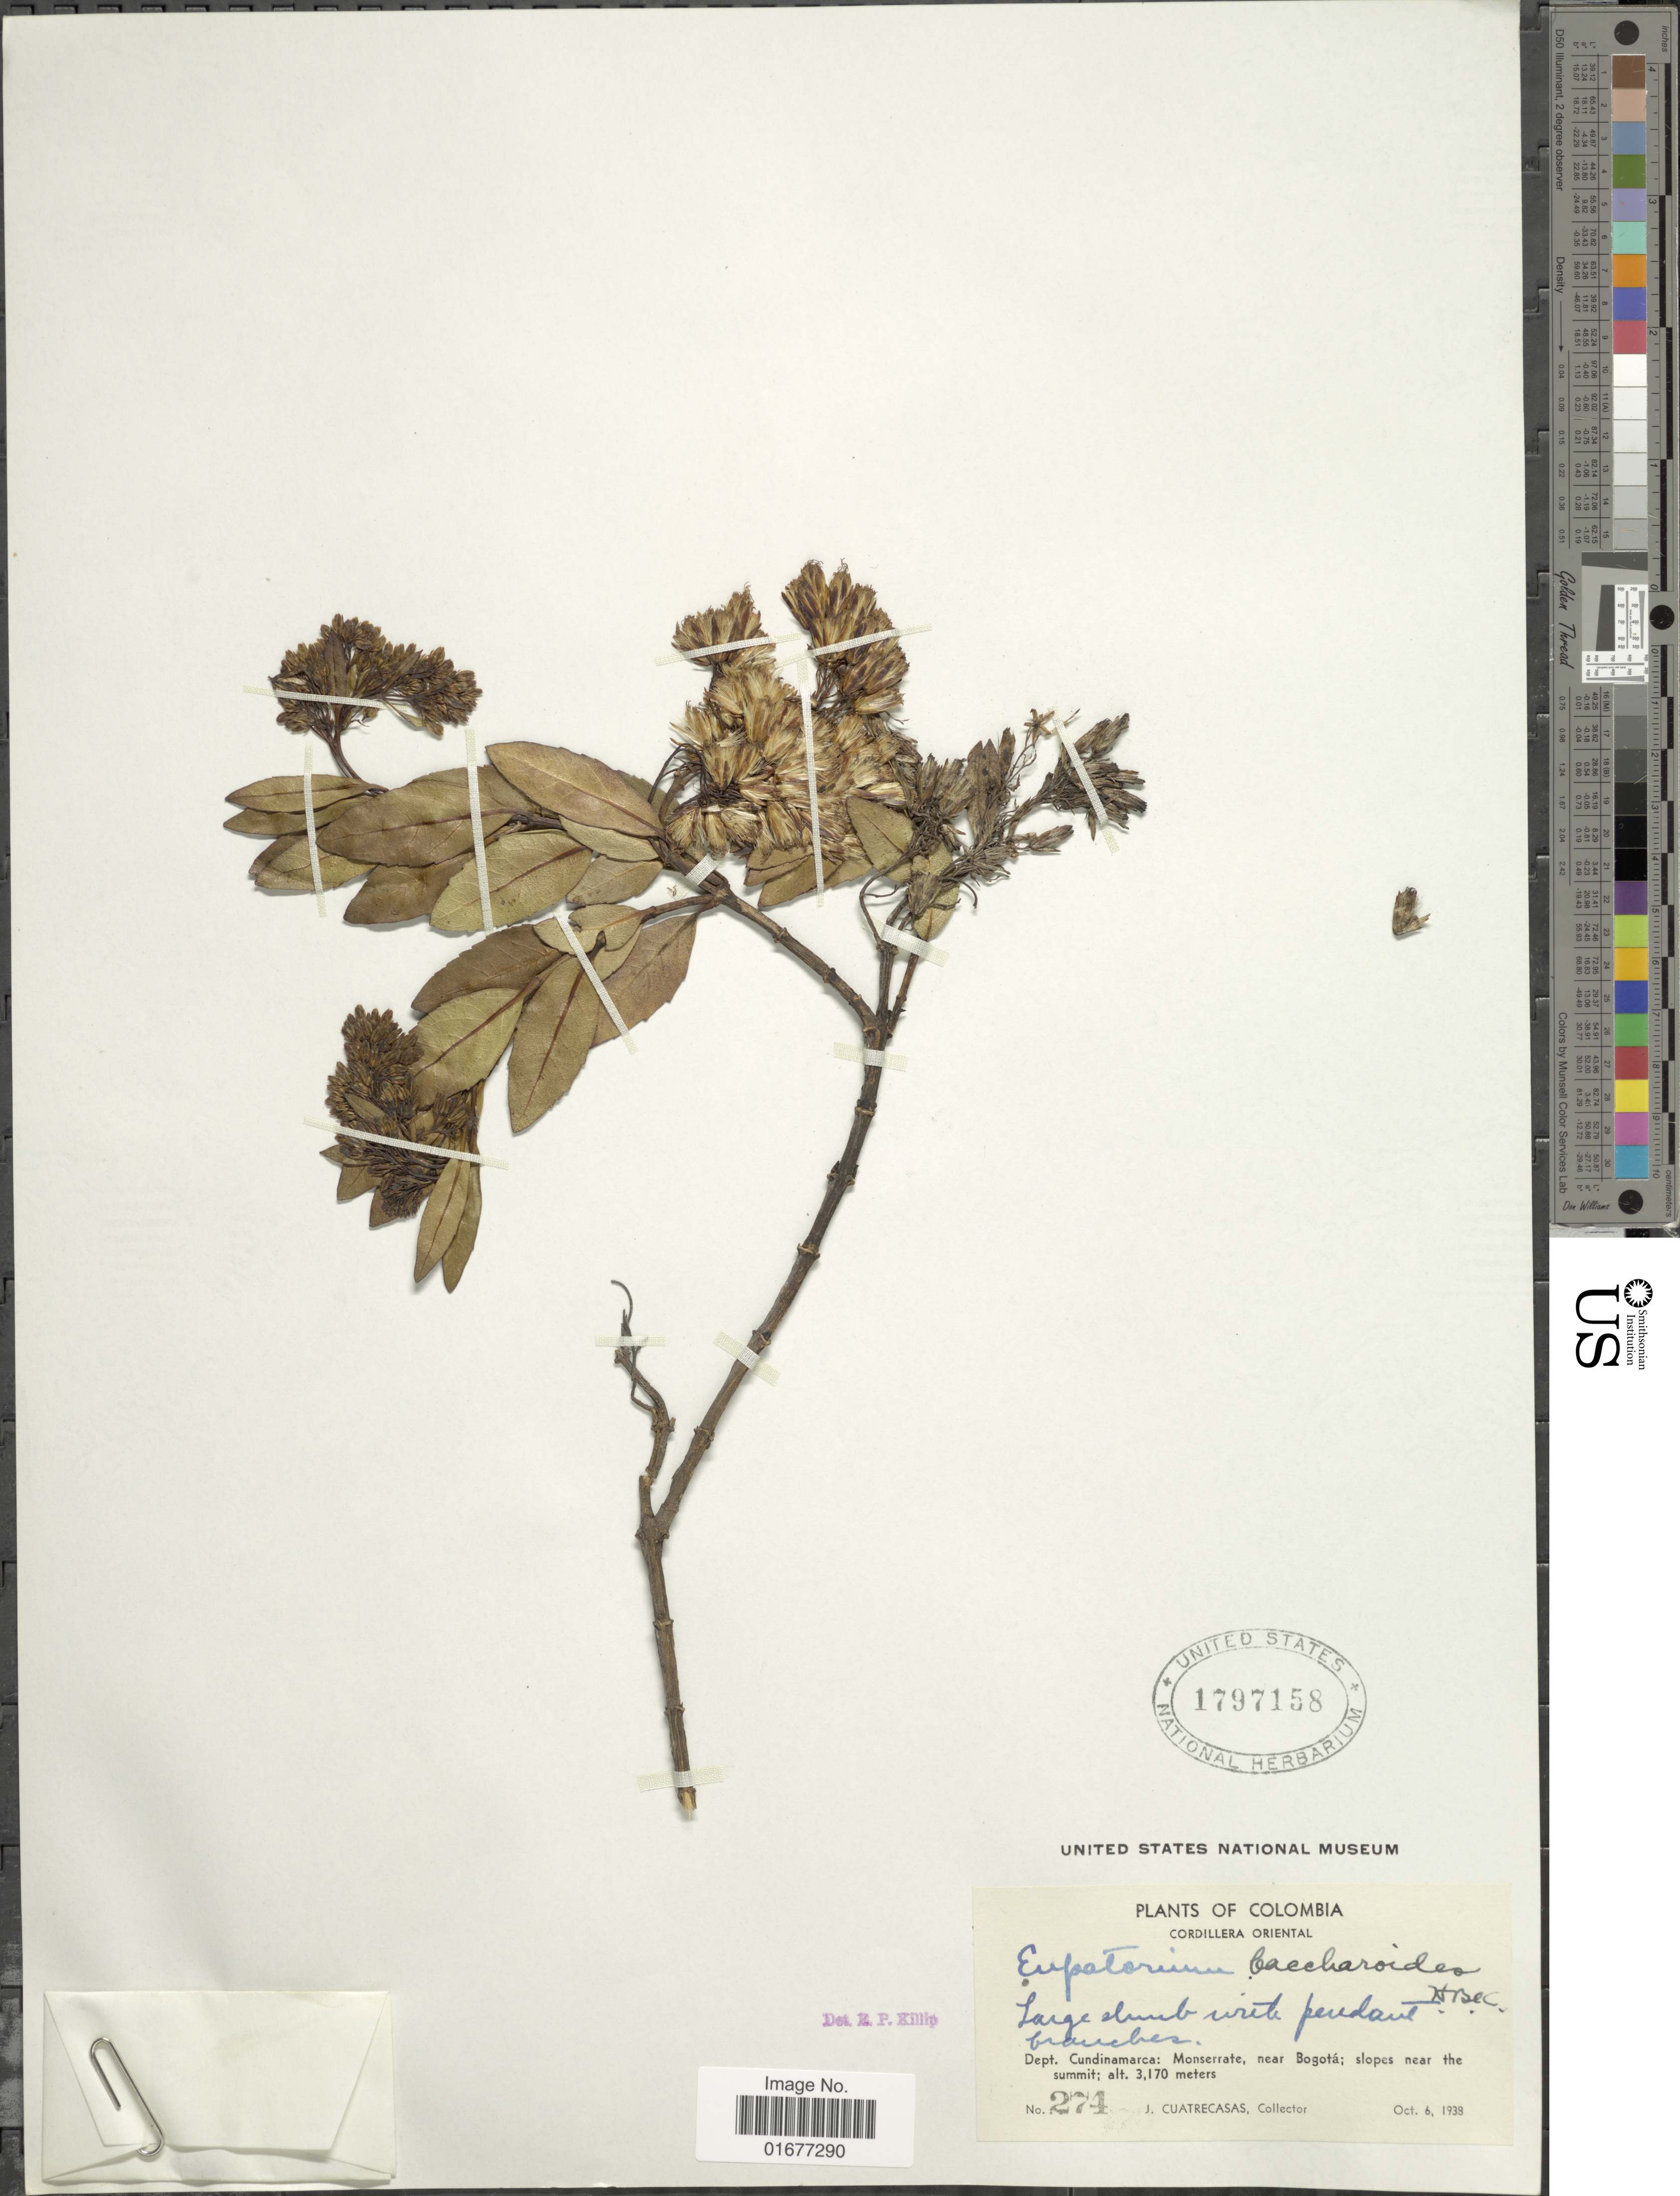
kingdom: Plantae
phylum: Tracheophyta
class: Magnoliopsida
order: Asterales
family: Asteraceae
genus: Ageratina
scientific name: Ageratina baccharoides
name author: (Kunth) R.M. King & H. Rob.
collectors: J. Cuatrecasas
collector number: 274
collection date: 1938-10-06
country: Colombia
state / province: Cundinamarca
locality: Monserrate, near Bogota; slopes near the summit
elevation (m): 3170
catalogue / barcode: US 1797158